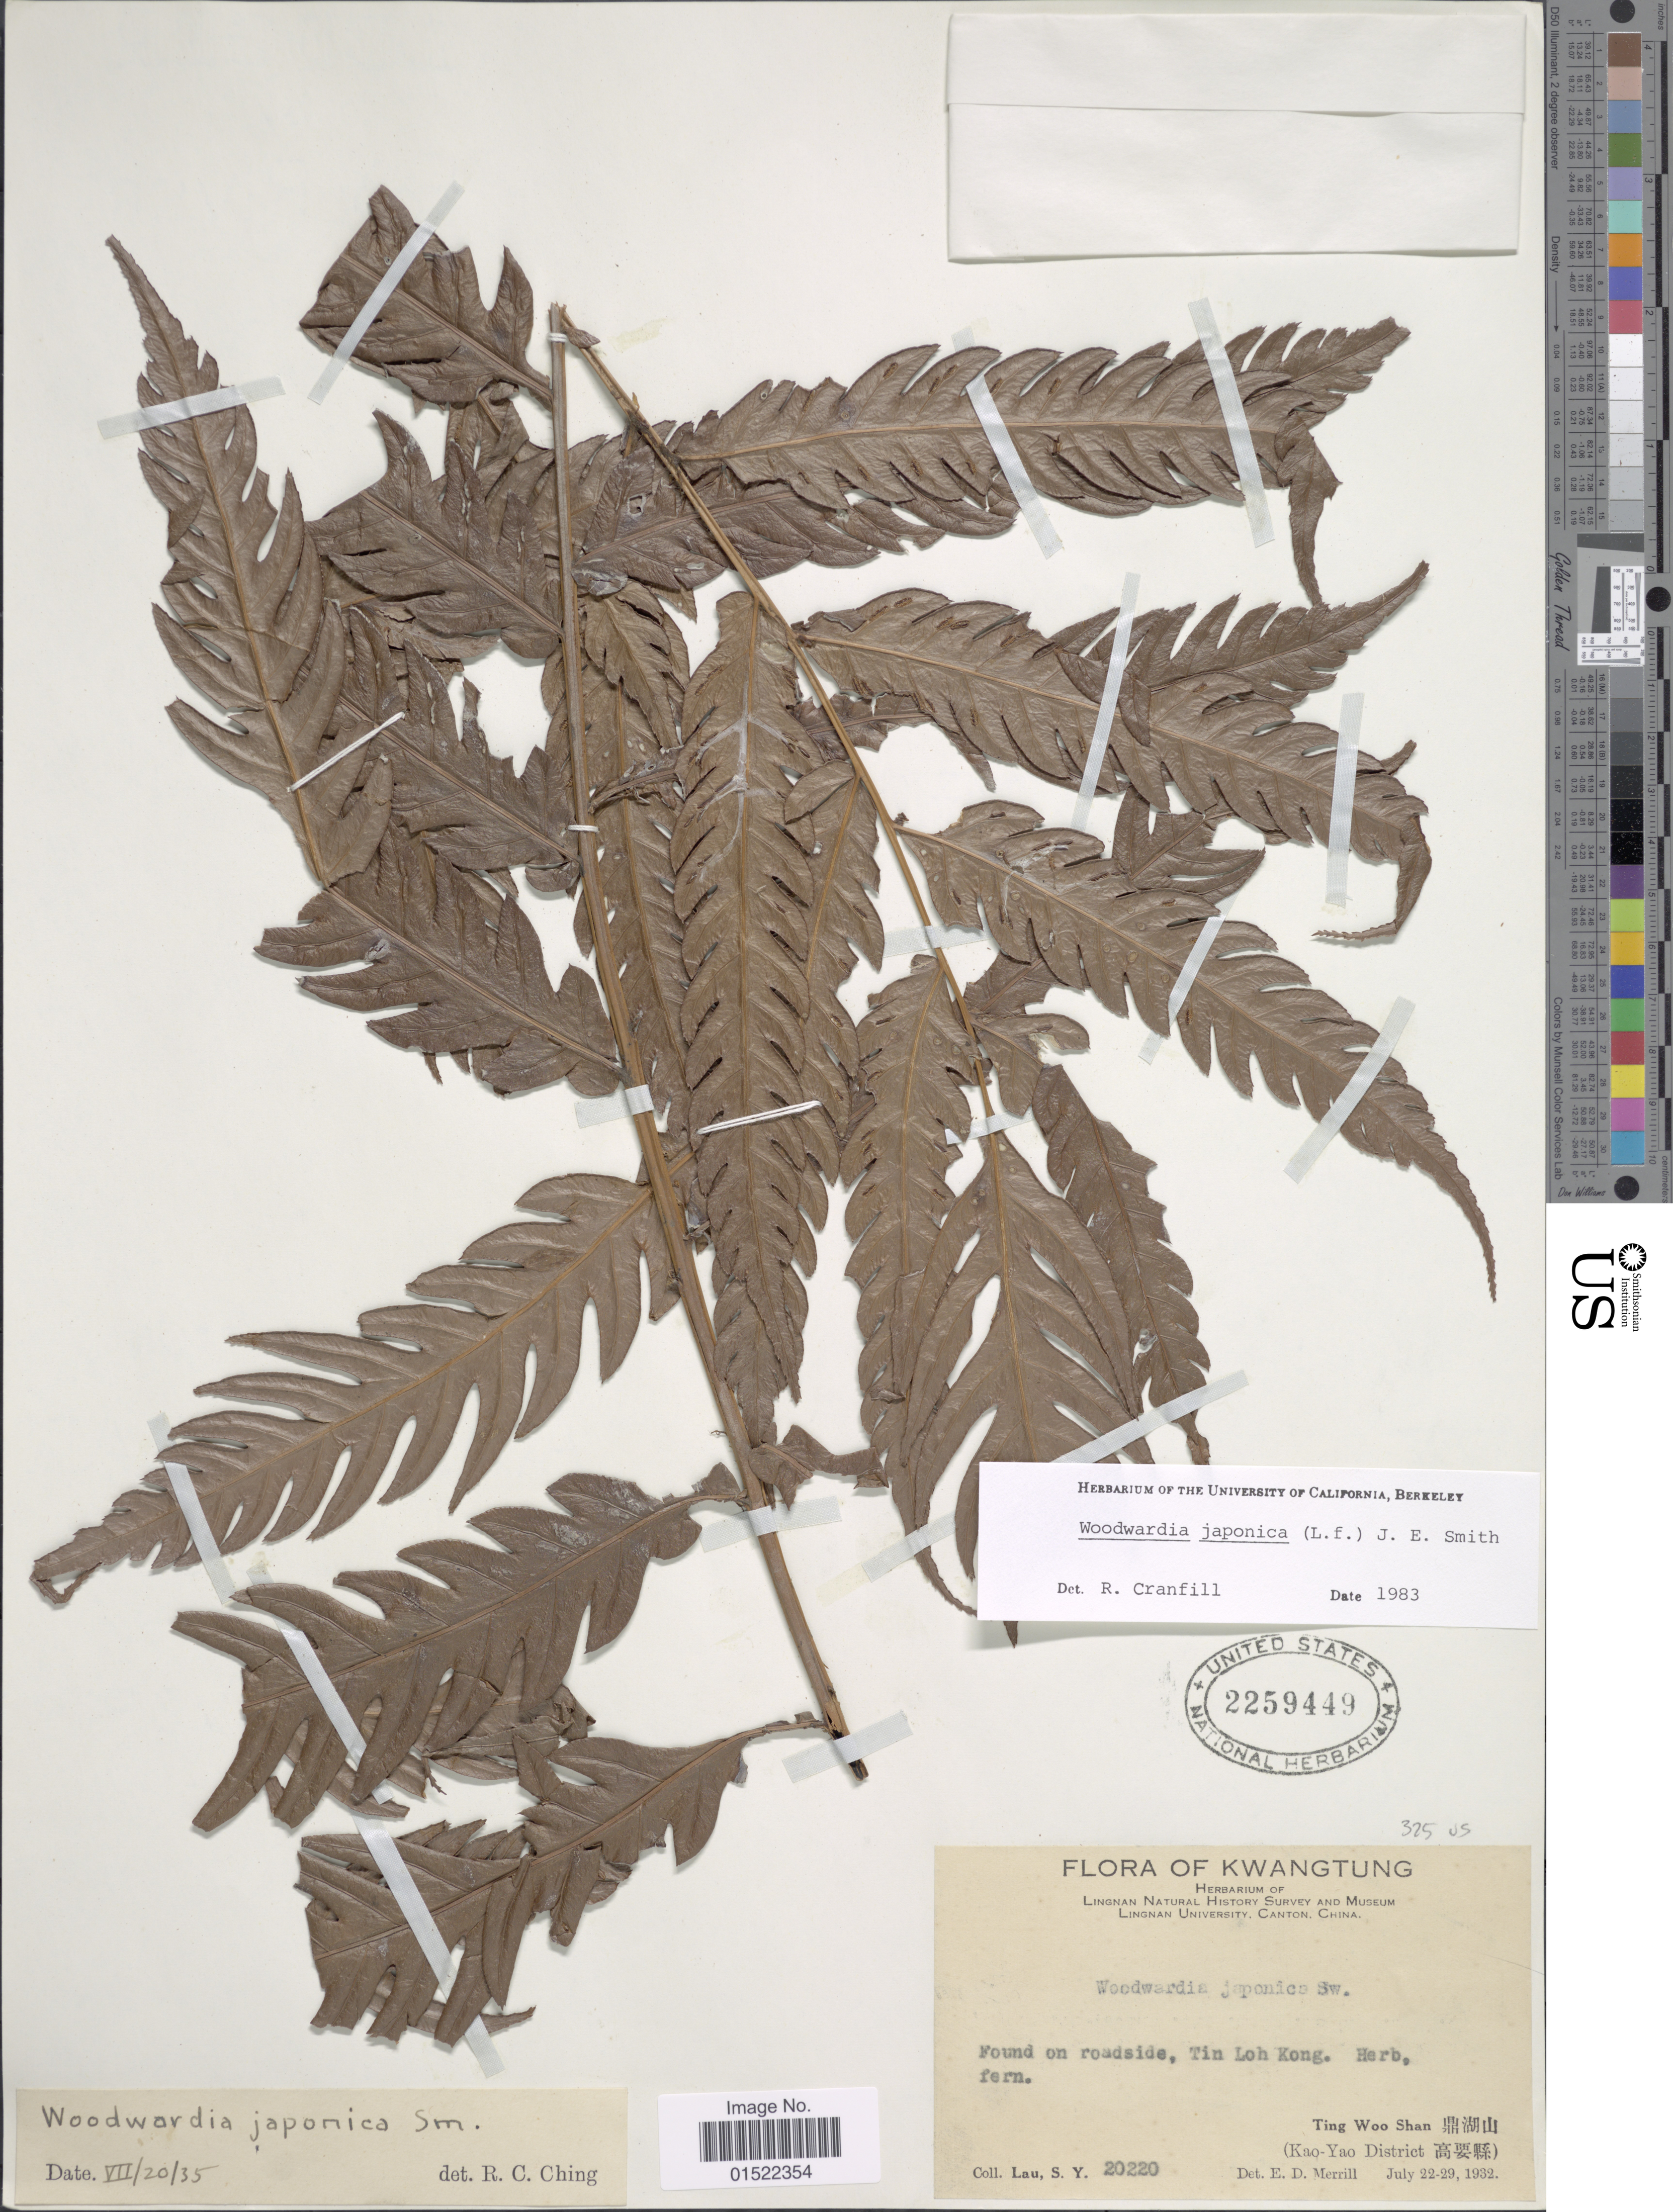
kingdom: Plantae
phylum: Tracheophyta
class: Polypodiopsida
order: Polypodiales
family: Blechnaceae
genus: Woodwardia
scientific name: Woodwardia japonica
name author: (L. f.) Sm.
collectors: S. Y. Lau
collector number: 20220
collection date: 1932-07-22/1932-07-29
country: China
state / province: Guangdong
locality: Kwangrtung, Ting Woo Shan (Kao-Yao District), Found on roadside, Tin Loh Kong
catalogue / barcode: US 2259449